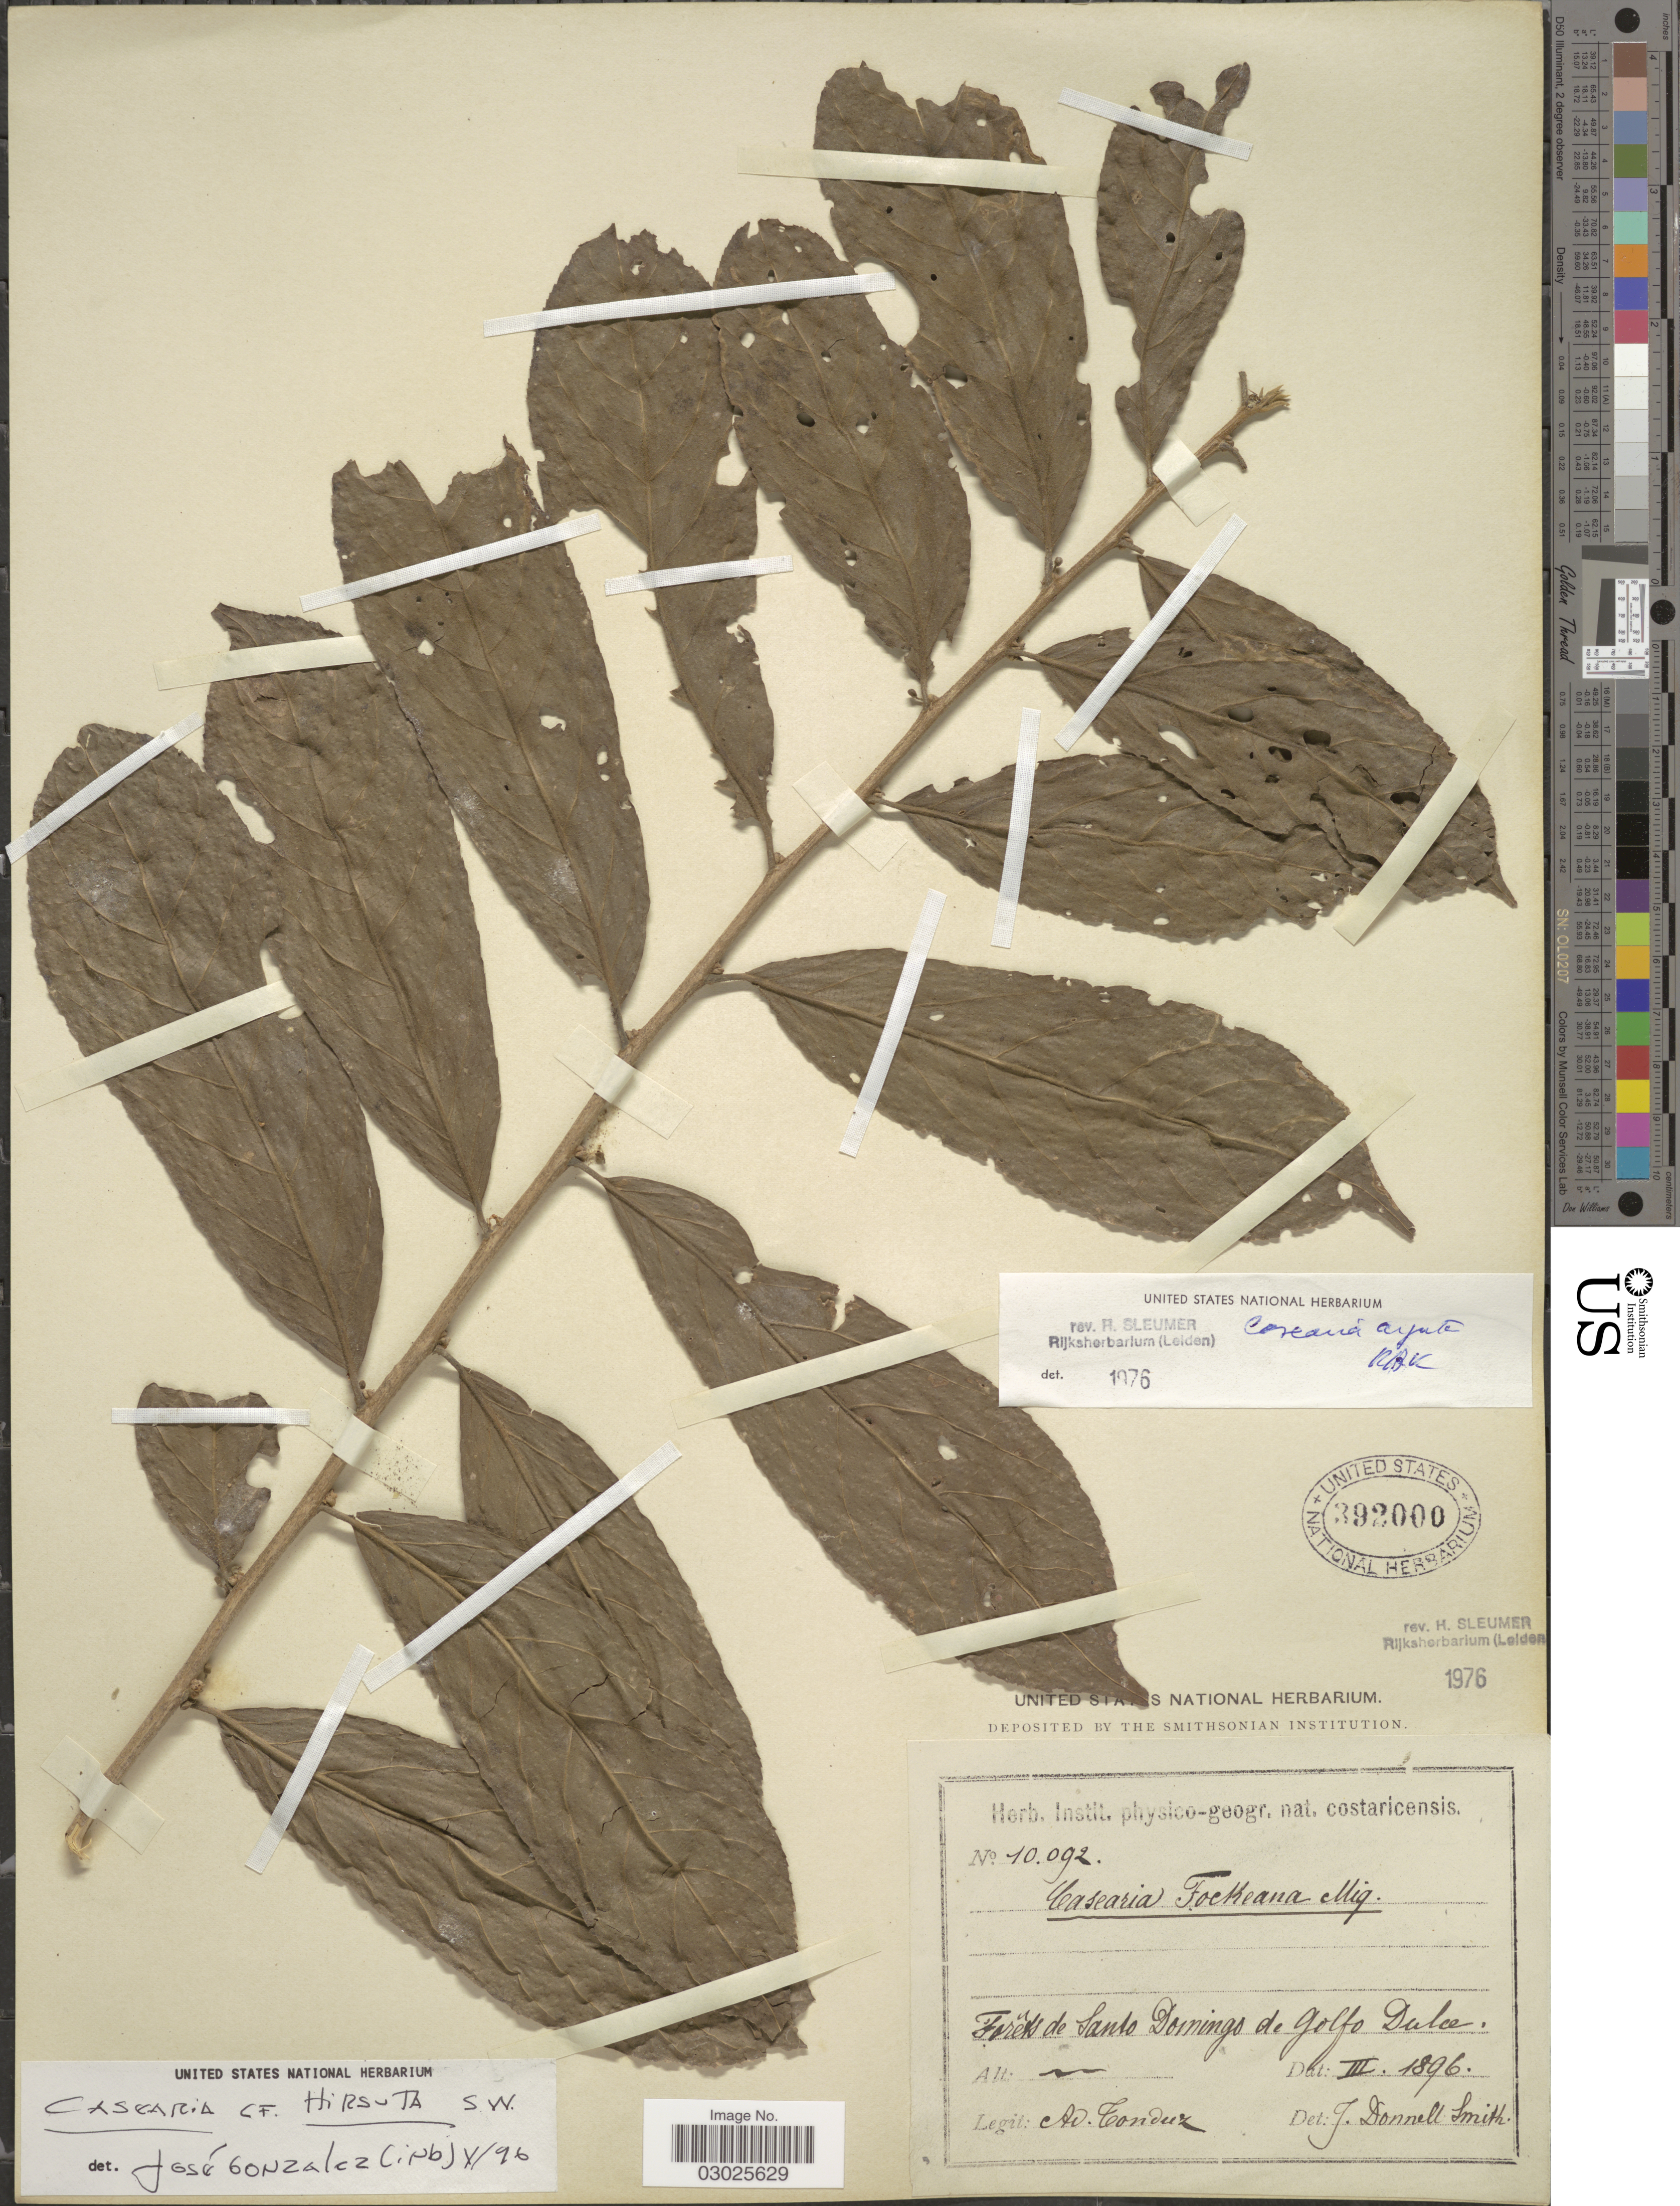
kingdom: Plantae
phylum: Tracheophyta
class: Magnoliopsida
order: Malpighiales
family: Salicaceae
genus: Casearia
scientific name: Casearia hirsuta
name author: Sw.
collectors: A. Tonduz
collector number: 10092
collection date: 1896-03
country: Costa Rica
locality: Forets de Santo Domingo de Golfo Dulce.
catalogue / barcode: US 392000